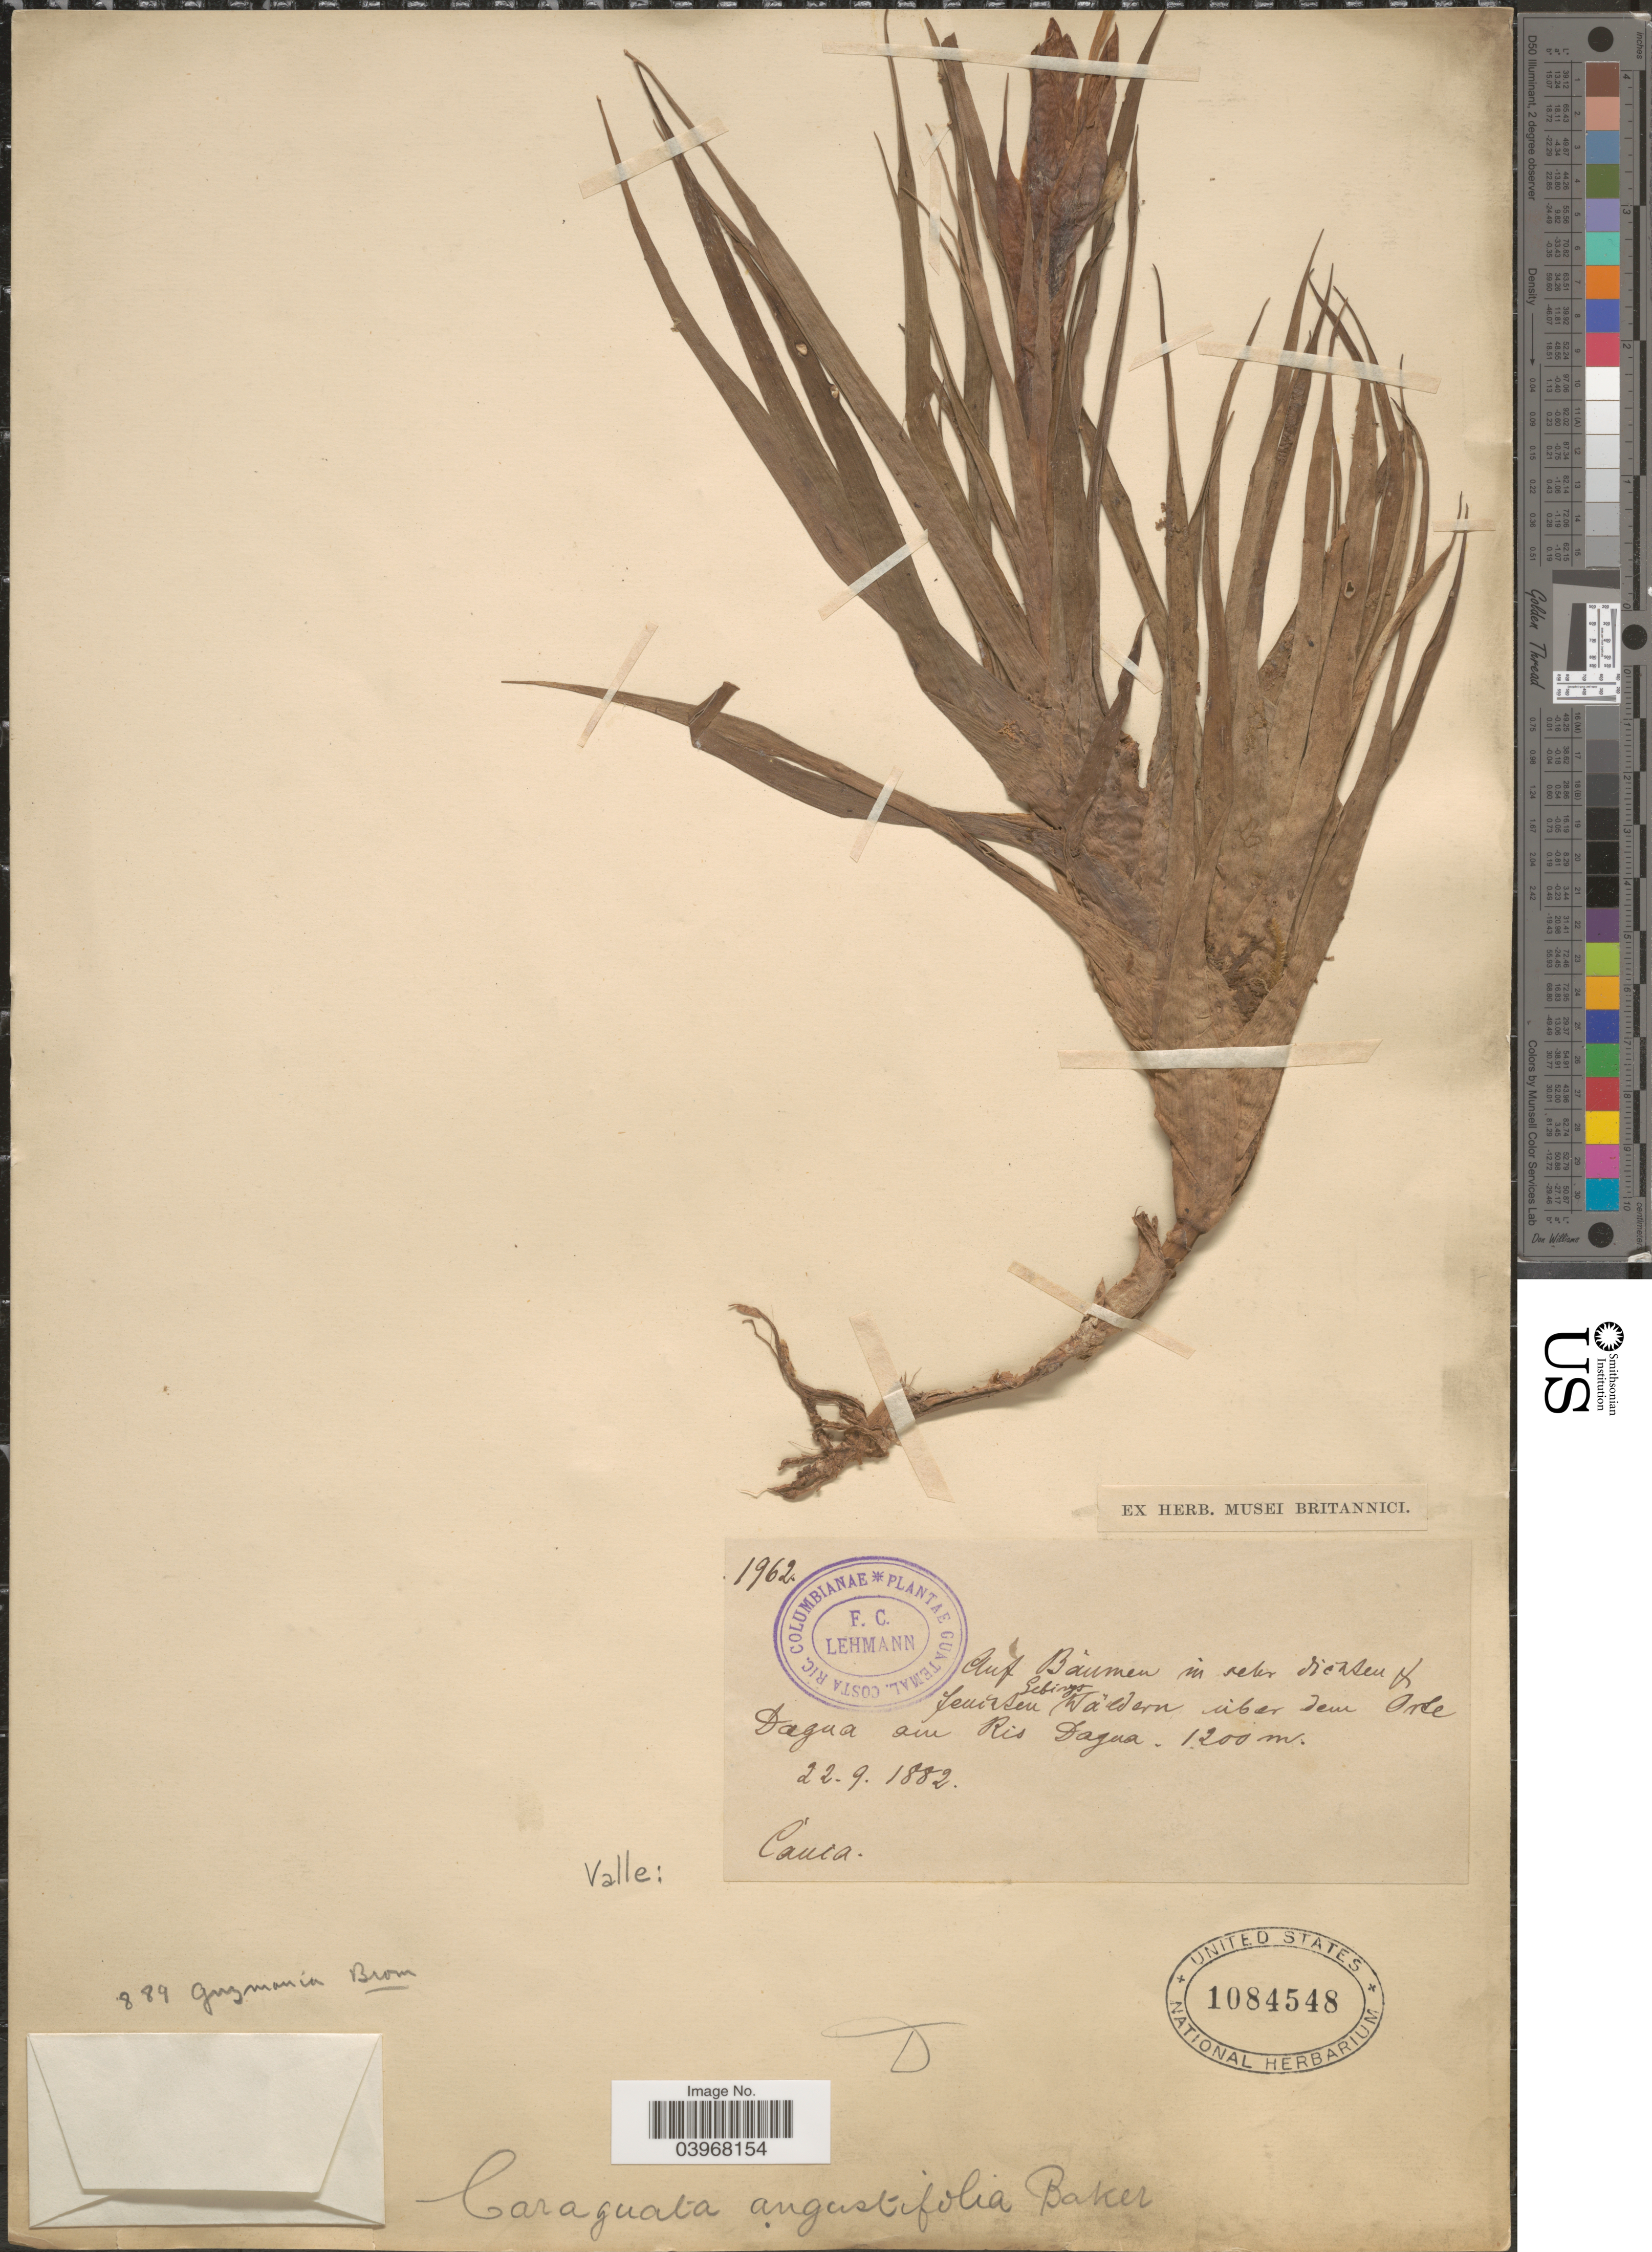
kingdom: Plantae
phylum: Tracheophyta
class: Liliopsida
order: Poales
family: Bromeliaceae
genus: Guzmania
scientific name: Guzmania angustifolia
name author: (Baker) Wittm.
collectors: F. C. Lehmann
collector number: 1962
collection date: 1882-09-22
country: Colombia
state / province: Valle del Cauca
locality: Valle: Cauca. Auf Baumen in seter dichten & feursen Gebirge Wälden uber dem Orte Dagua am Rio Dagua.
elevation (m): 1200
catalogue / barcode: US 1084548